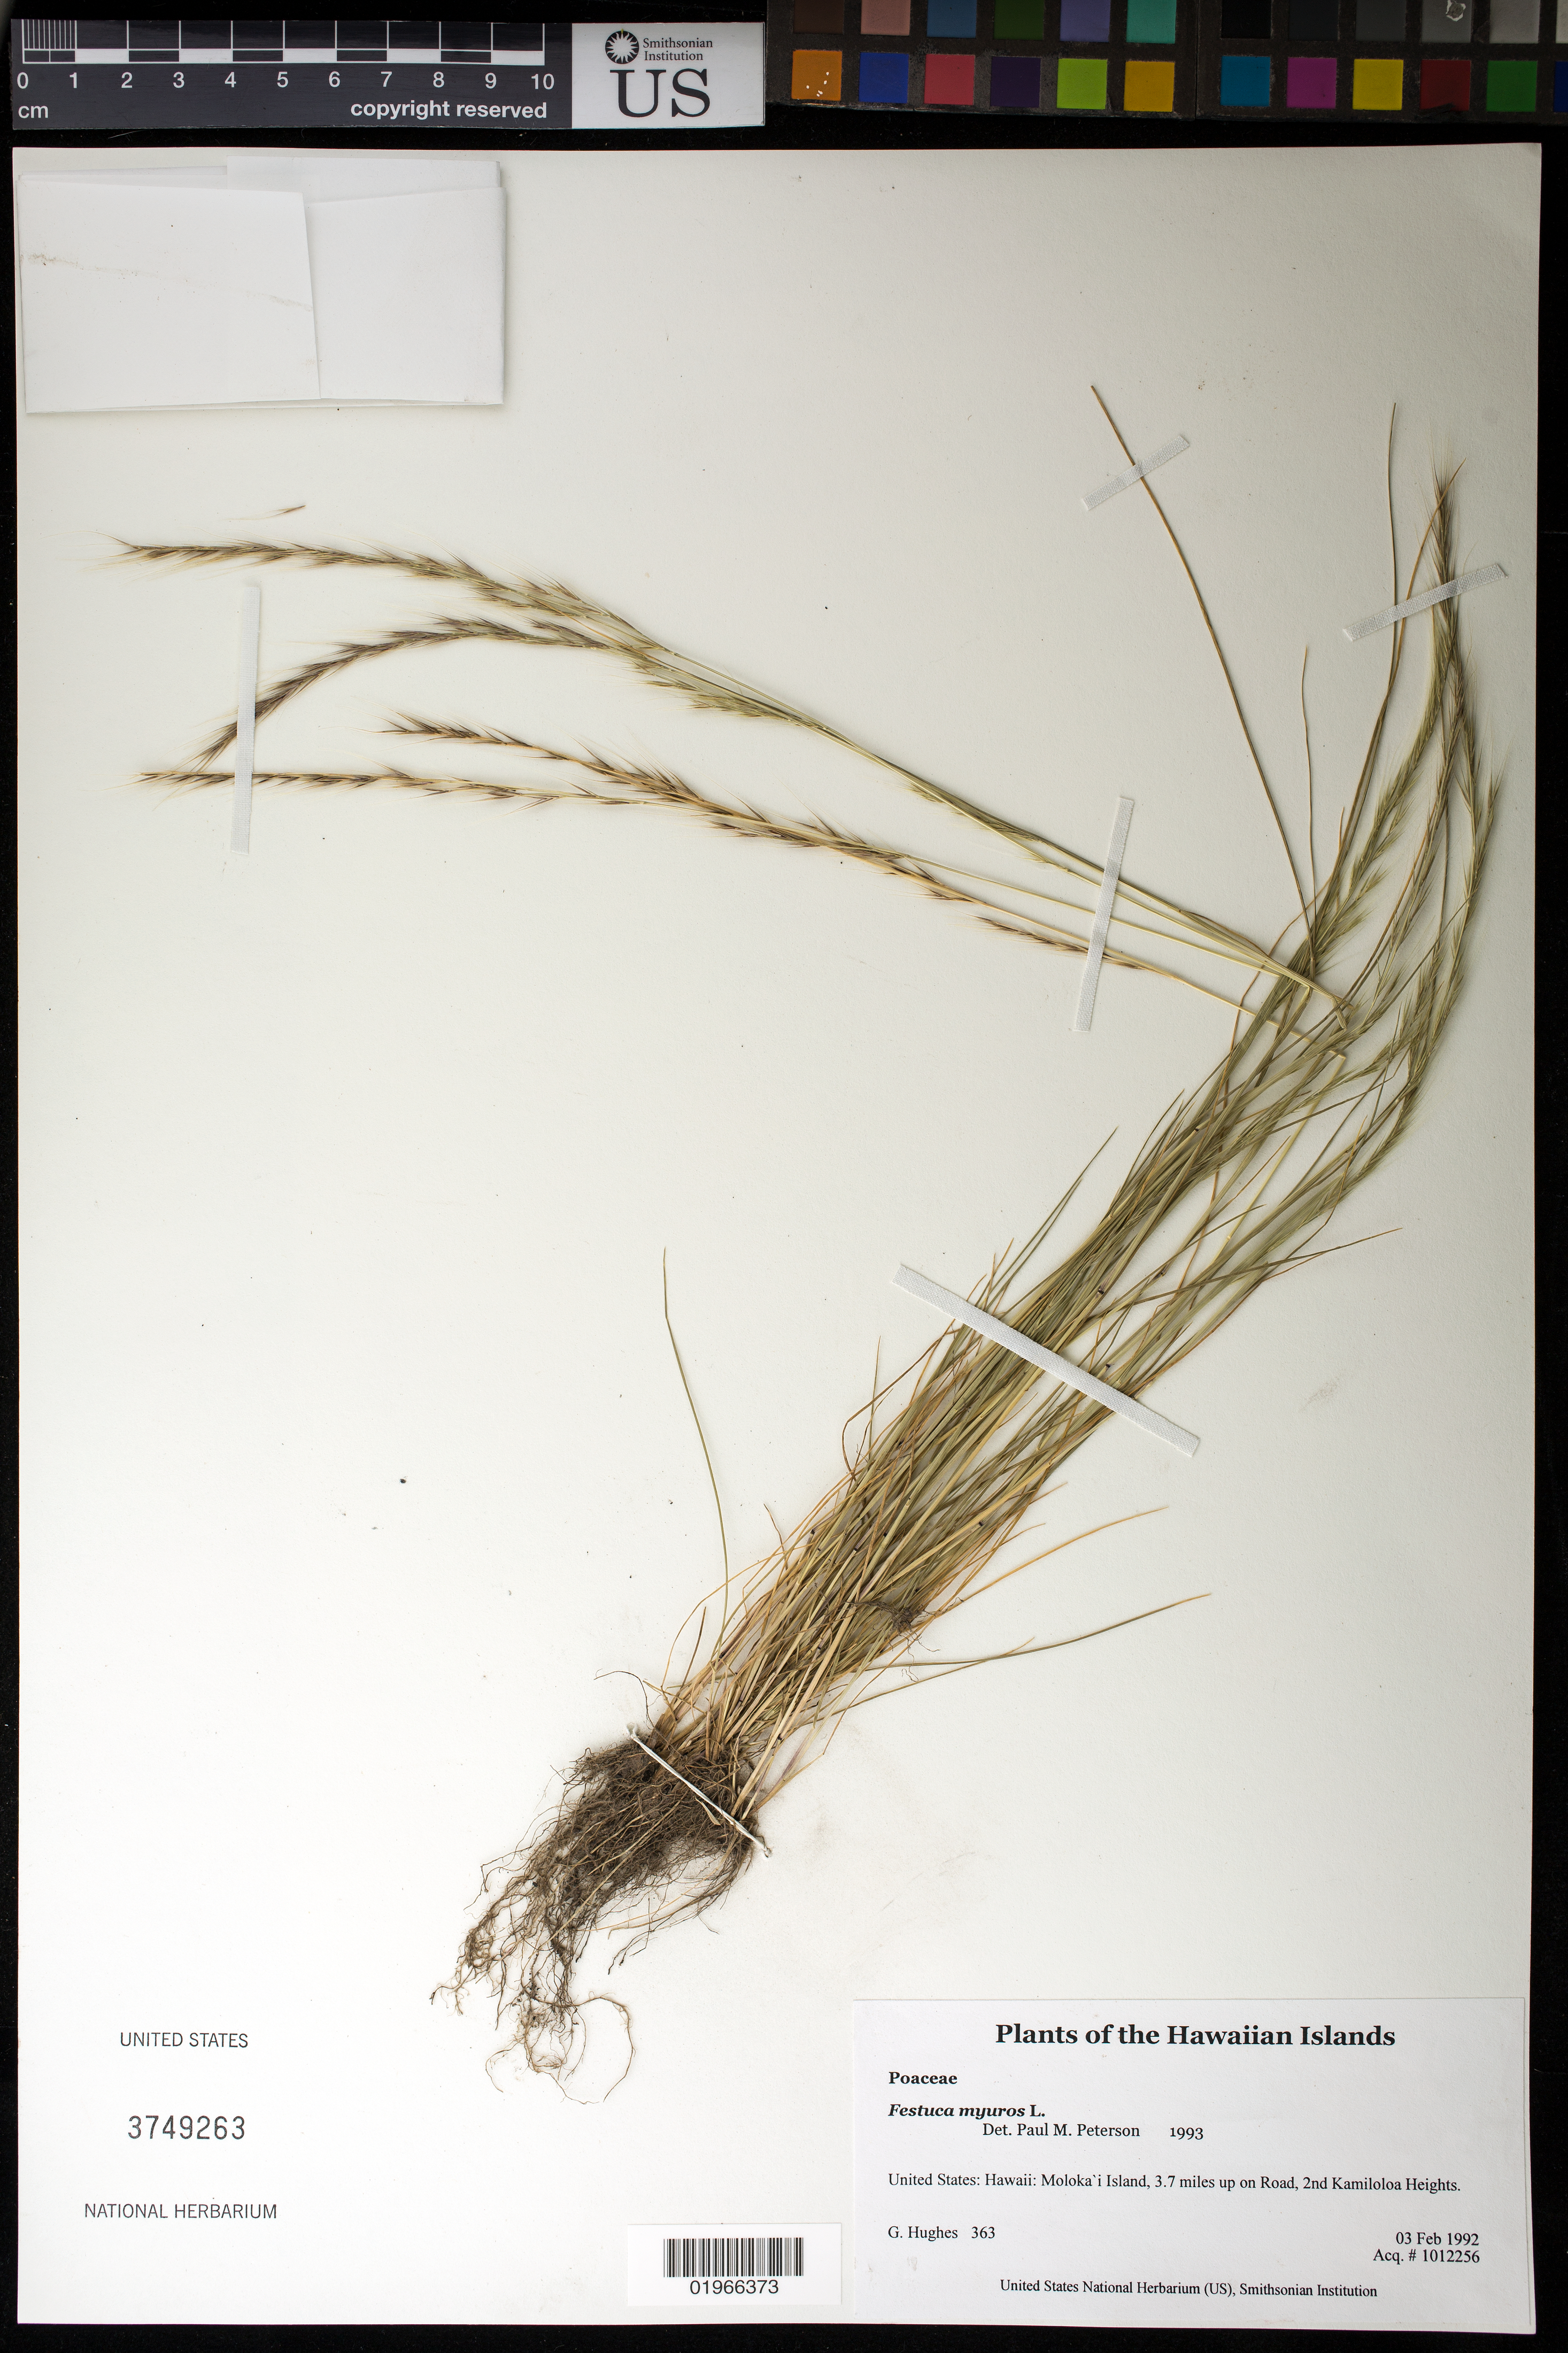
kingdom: Plantae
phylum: Tracheophyta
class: Liliopsida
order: Poales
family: Poaceae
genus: Festuca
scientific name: Festuca myuros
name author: L.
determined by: Peterson, Paul M., (BOT), Smithsonian Institution - National Museum of Natural History (UNITED STATES)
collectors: G. Hughes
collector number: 363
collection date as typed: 2-3-92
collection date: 1992-02-03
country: United States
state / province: Hawaii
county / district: Maui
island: Moloka'i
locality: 3.7 miles up on Road, 2nd Kamiloloa Heights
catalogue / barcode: US 3749263